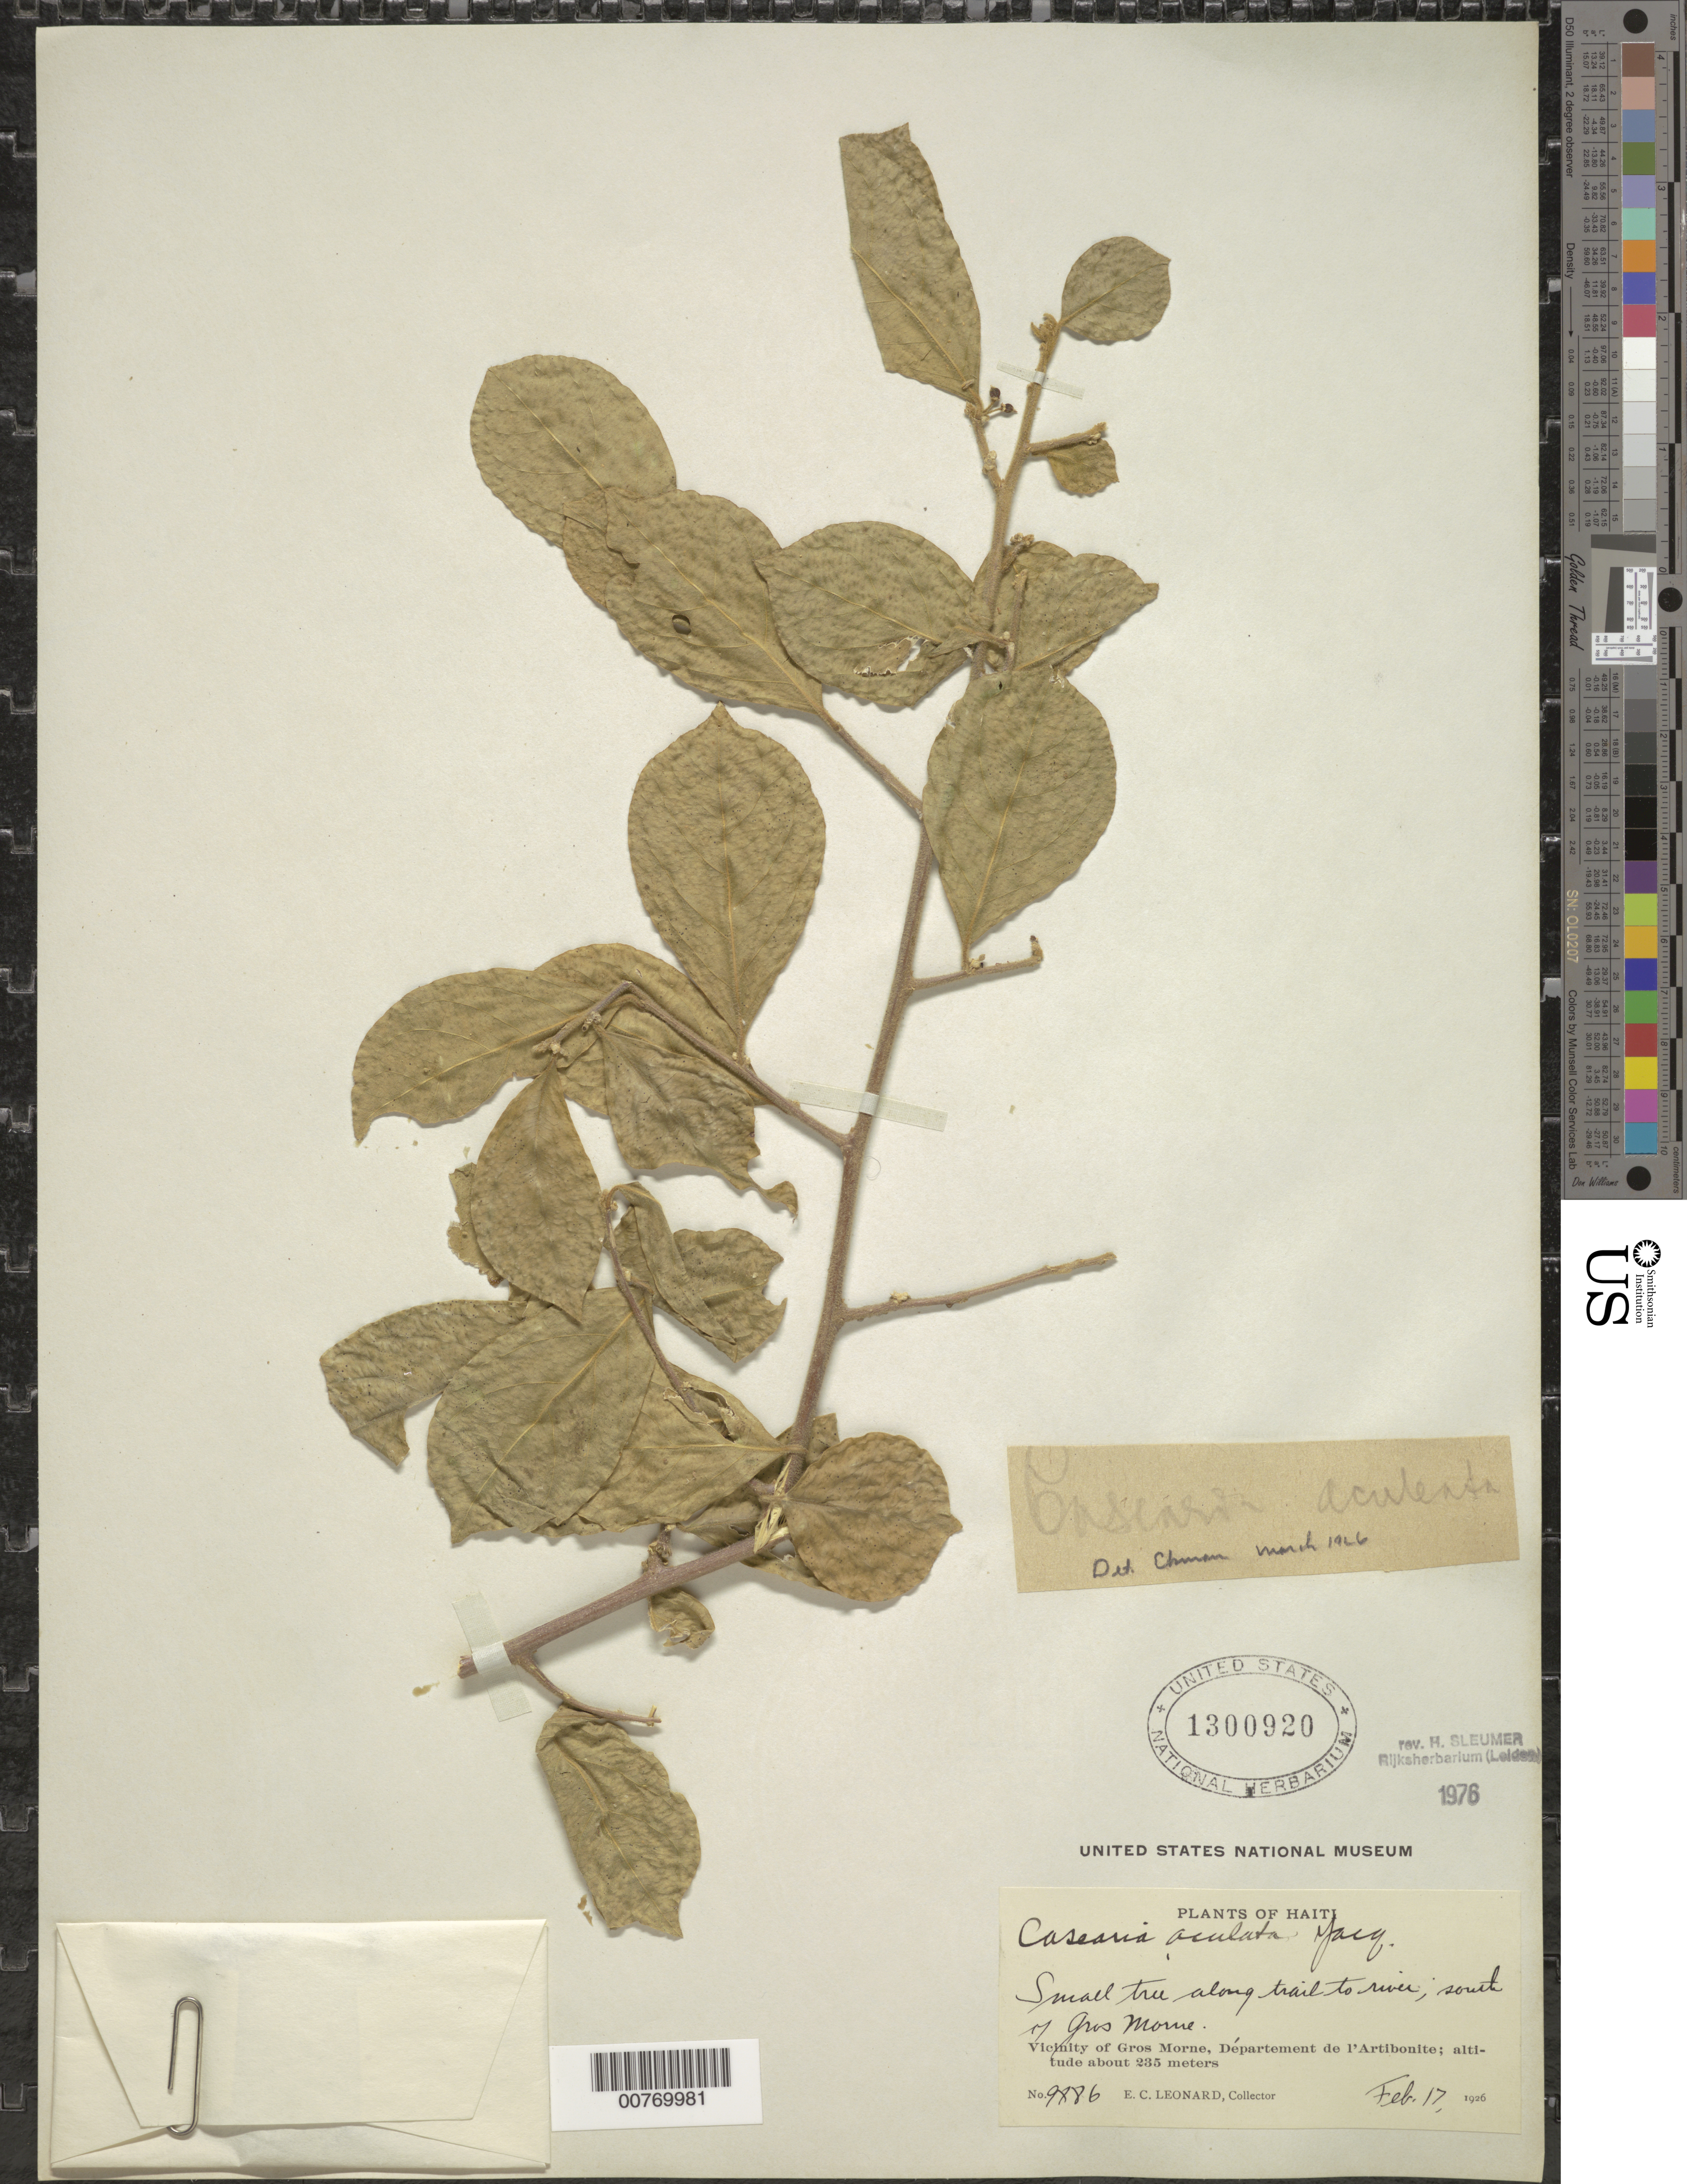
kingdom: Plantae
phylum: Tracheophyta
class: Magnoliopsida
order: Malpighiales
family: Salicaceae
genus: Casearia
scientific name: Casearia aculeata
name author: Jacq.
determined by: Sleumer, H. O.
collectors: E. C. Leonard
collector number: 9886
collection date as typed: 17 Feb 1926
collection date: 1926-02-17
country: Haiti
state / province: Artibonite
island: Hispaniola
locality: Vicinity of Gros Morne, Department of l'Artibonite, south of Gros Morne.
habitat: Along trail to river.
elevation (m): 325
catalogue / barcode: US 1300920